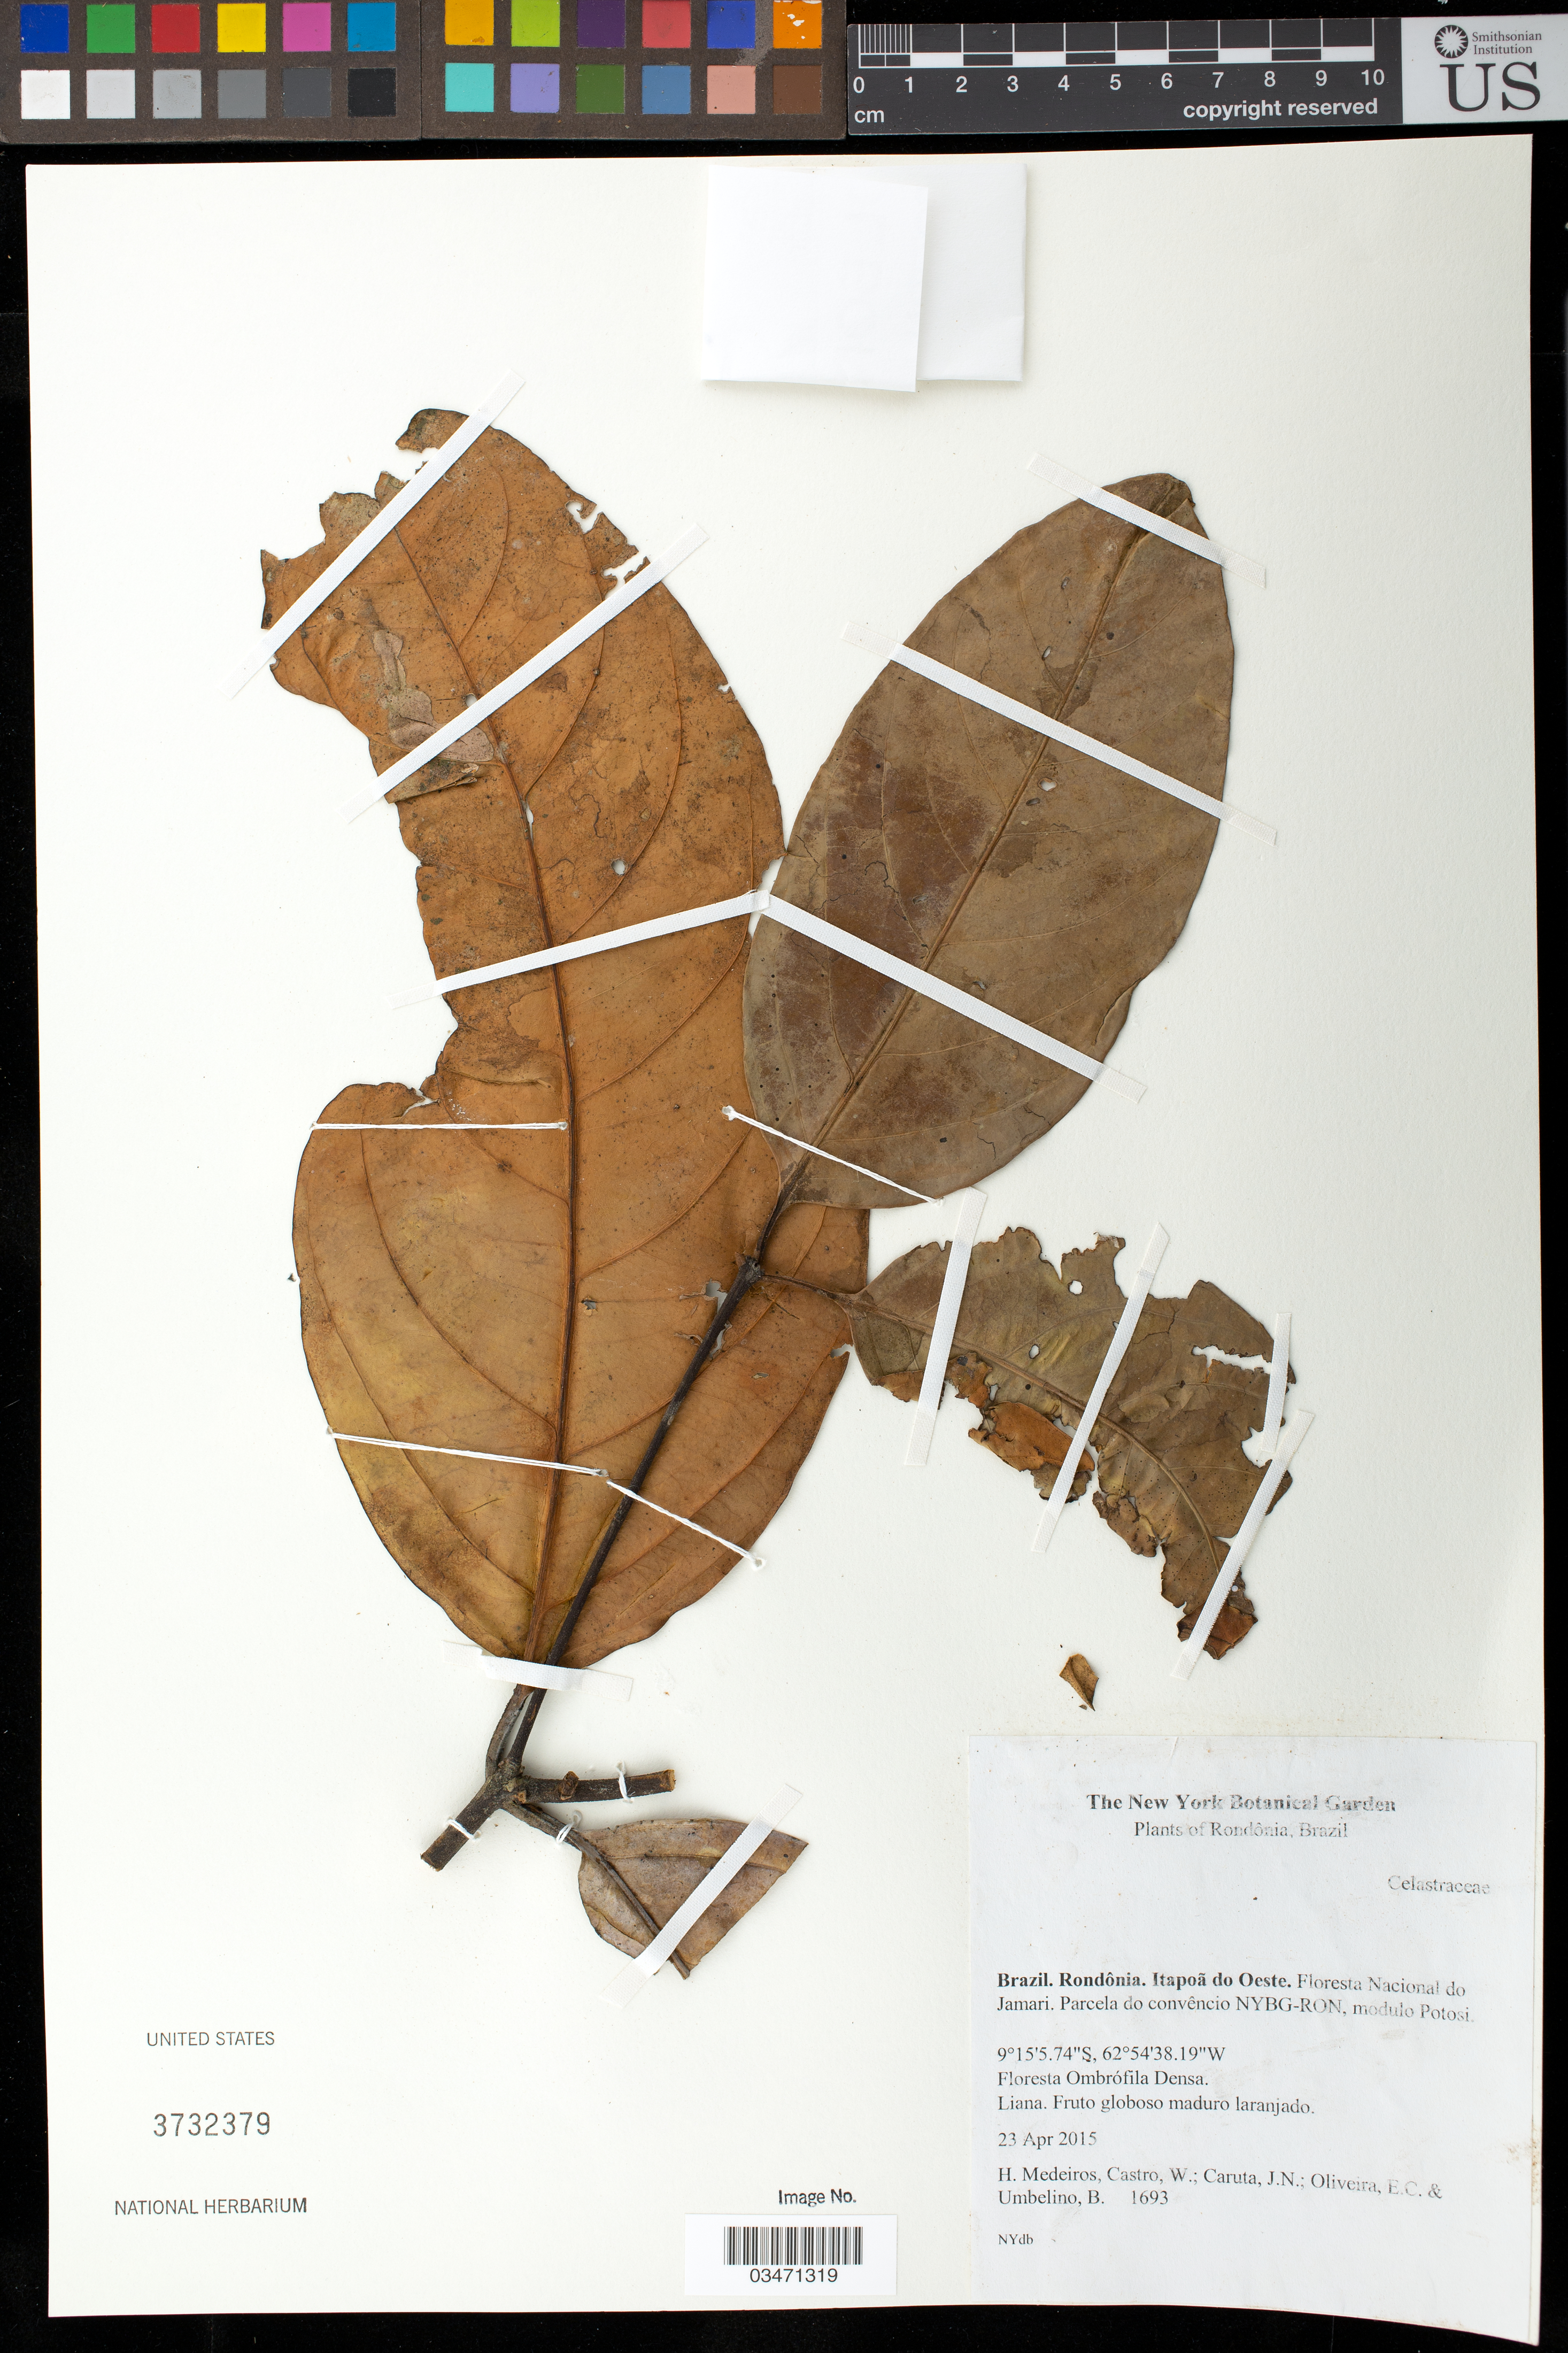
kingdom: Plantae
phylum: Tracheophyta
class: Magnoliopsida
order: Celastrales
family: Celastraceae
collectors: H. Medeiros, W. Castro, J. Caruta, E. Oliveira & B. Umbelino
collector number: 1693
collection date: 2015-04-23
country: Brazil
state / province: Rondonia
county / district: Itapua do Oeste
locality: Floresta Nacional do Jamari. Parcela do convencio NYBG-RON, modulo Potosi.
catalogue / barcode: US 3732379